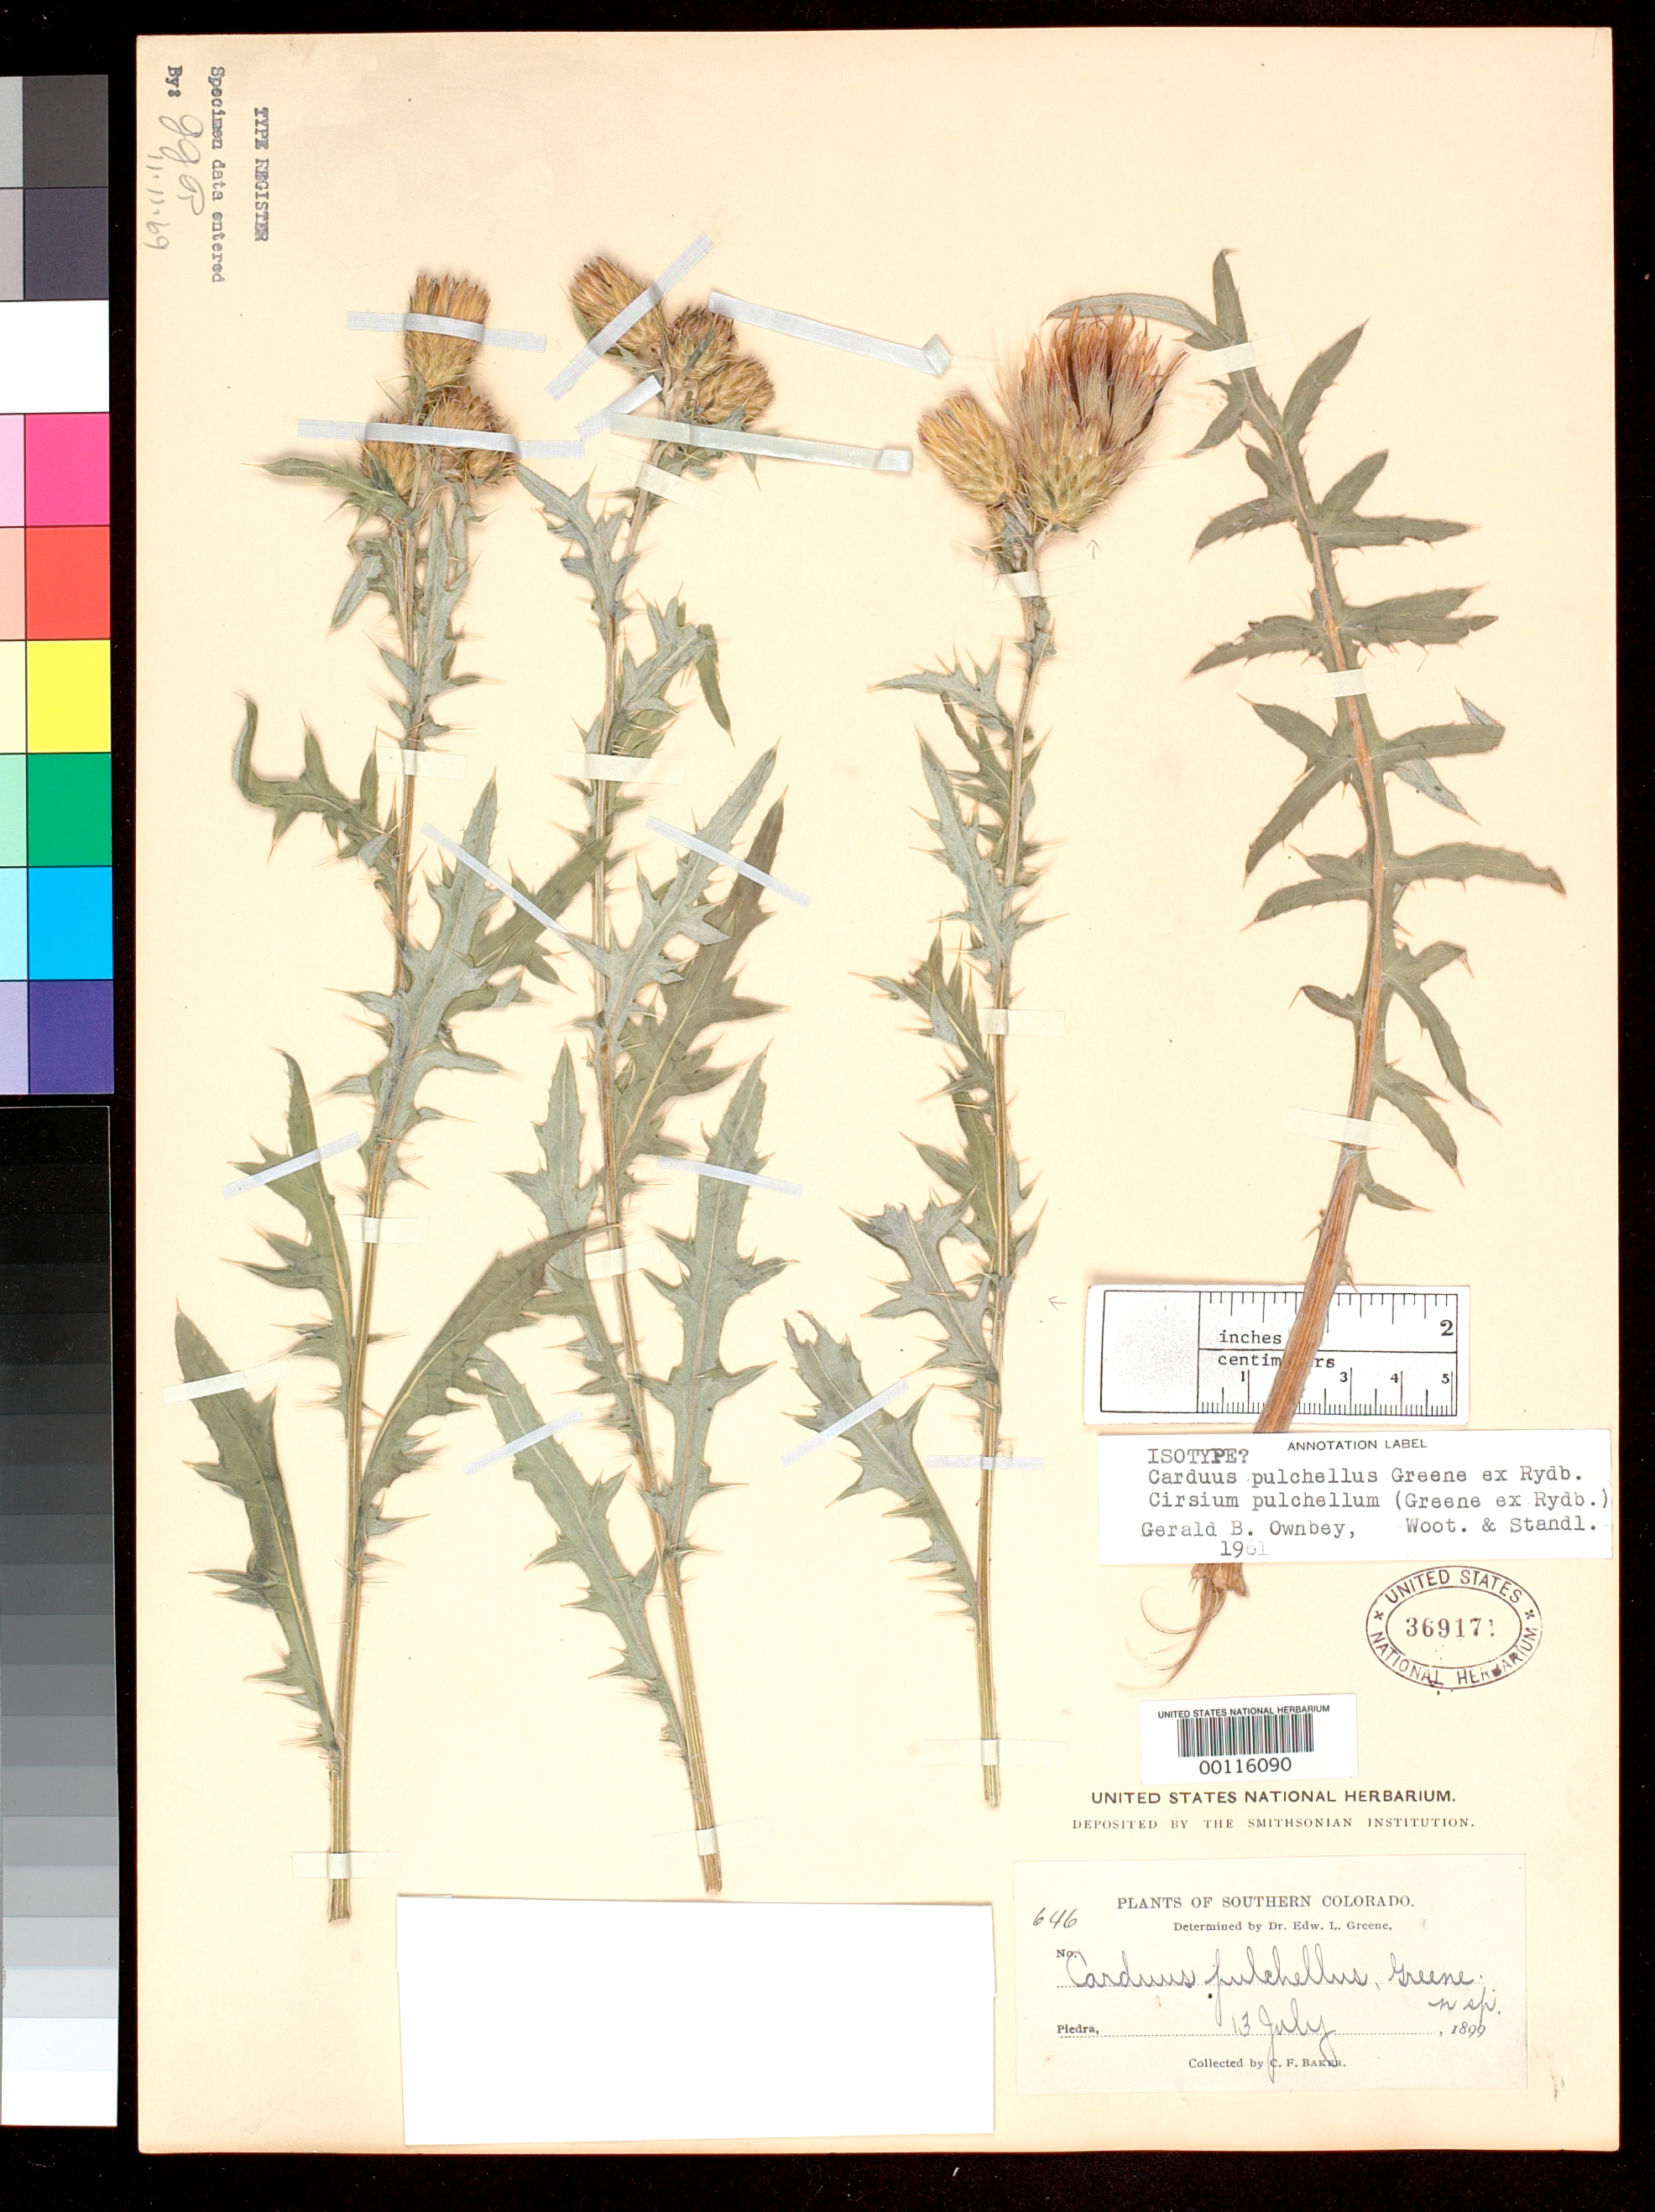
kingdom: Plantae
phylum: Tracheophyta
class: Magnoliopsida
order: Asterales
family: Asteraceae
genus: Carduus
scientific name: Carduus pulchellus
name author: Greene ex Rydb.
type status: Isotype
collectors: C. F. Baker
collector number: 646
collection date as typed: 13 Jul 1899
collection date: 1899-07-13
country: United States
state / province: Colorado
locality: Piedra.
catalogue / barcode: US 369171